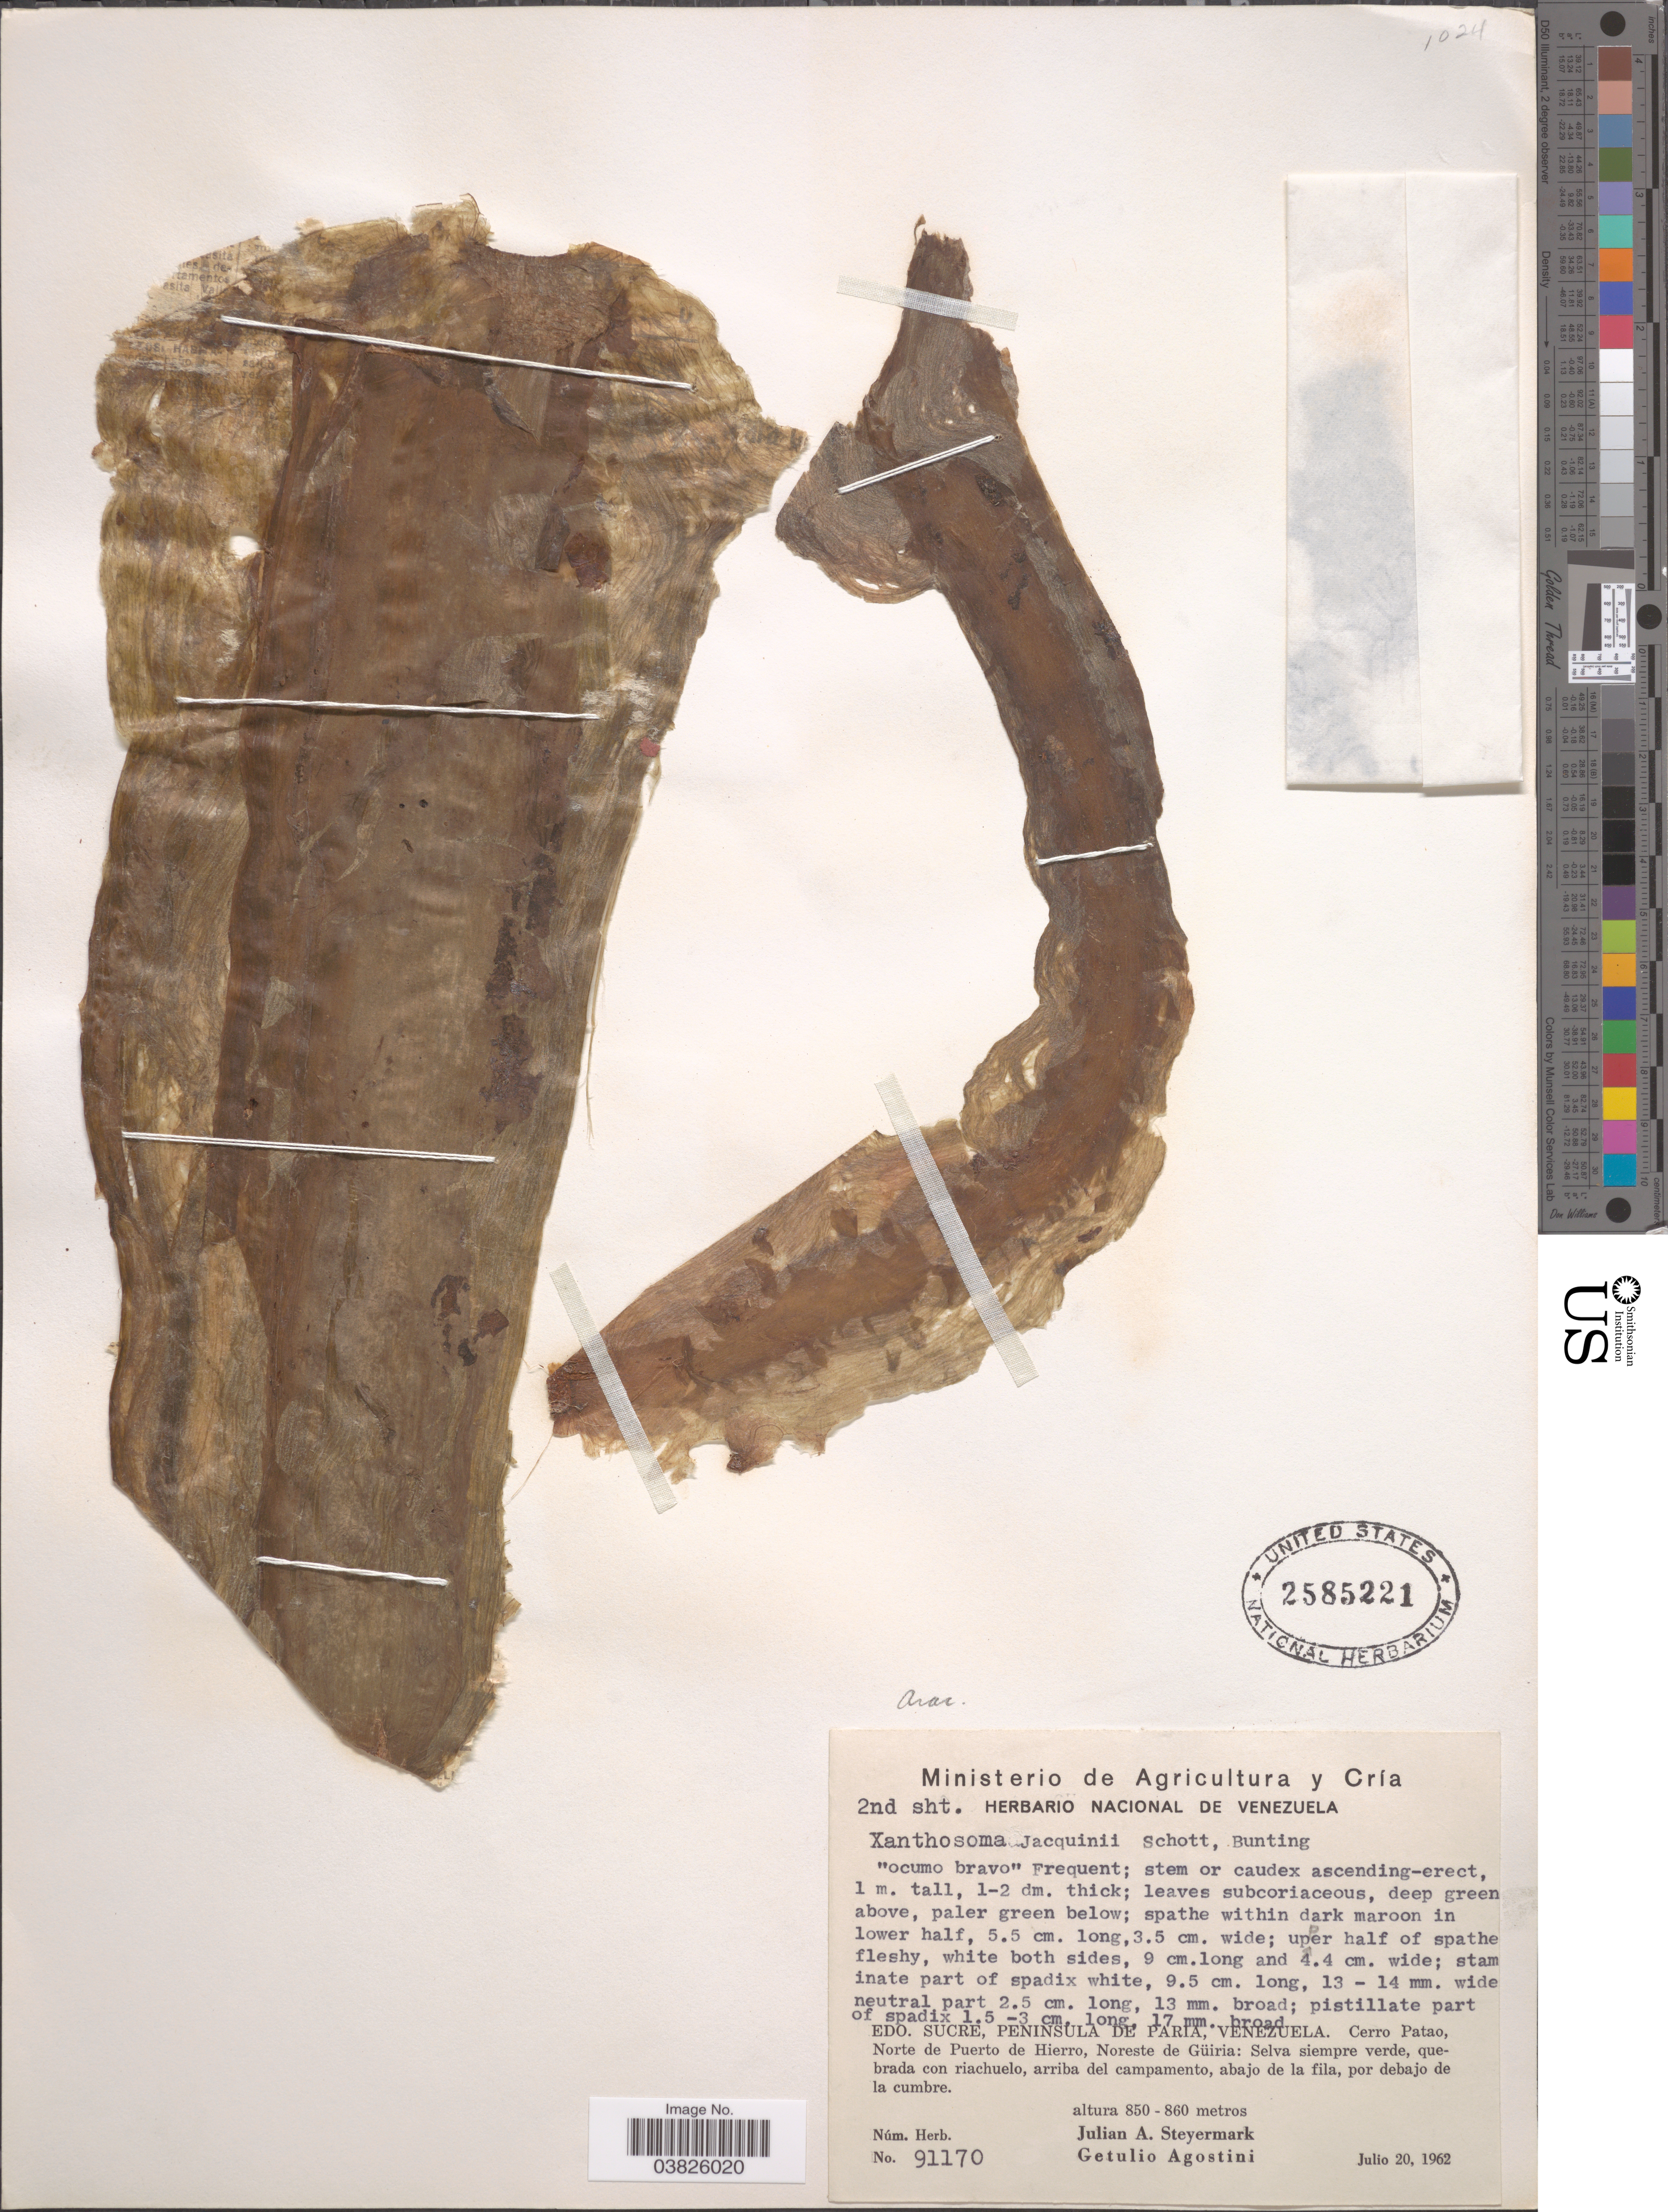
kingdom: Plantae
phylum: Tracheophyta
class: Liliopsida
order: Alismatales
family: Araceae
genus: Xanthosoma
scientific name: Xanthosoma jacquinii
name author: Schott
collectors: J. Steyermark & G. Agostini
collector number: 91170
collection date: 1962-07-20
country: Venezuela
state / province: Sucre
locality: Peninsula de Paria. Cerro Patao, Norte de Puerto de Hierro, Noreste de Güiria: Selva siempre verde, quebrada con riachuelo, arriba del campamento, abajo de la fila, por debajo de la cumbre.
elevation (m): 850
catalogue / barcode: US 2585221